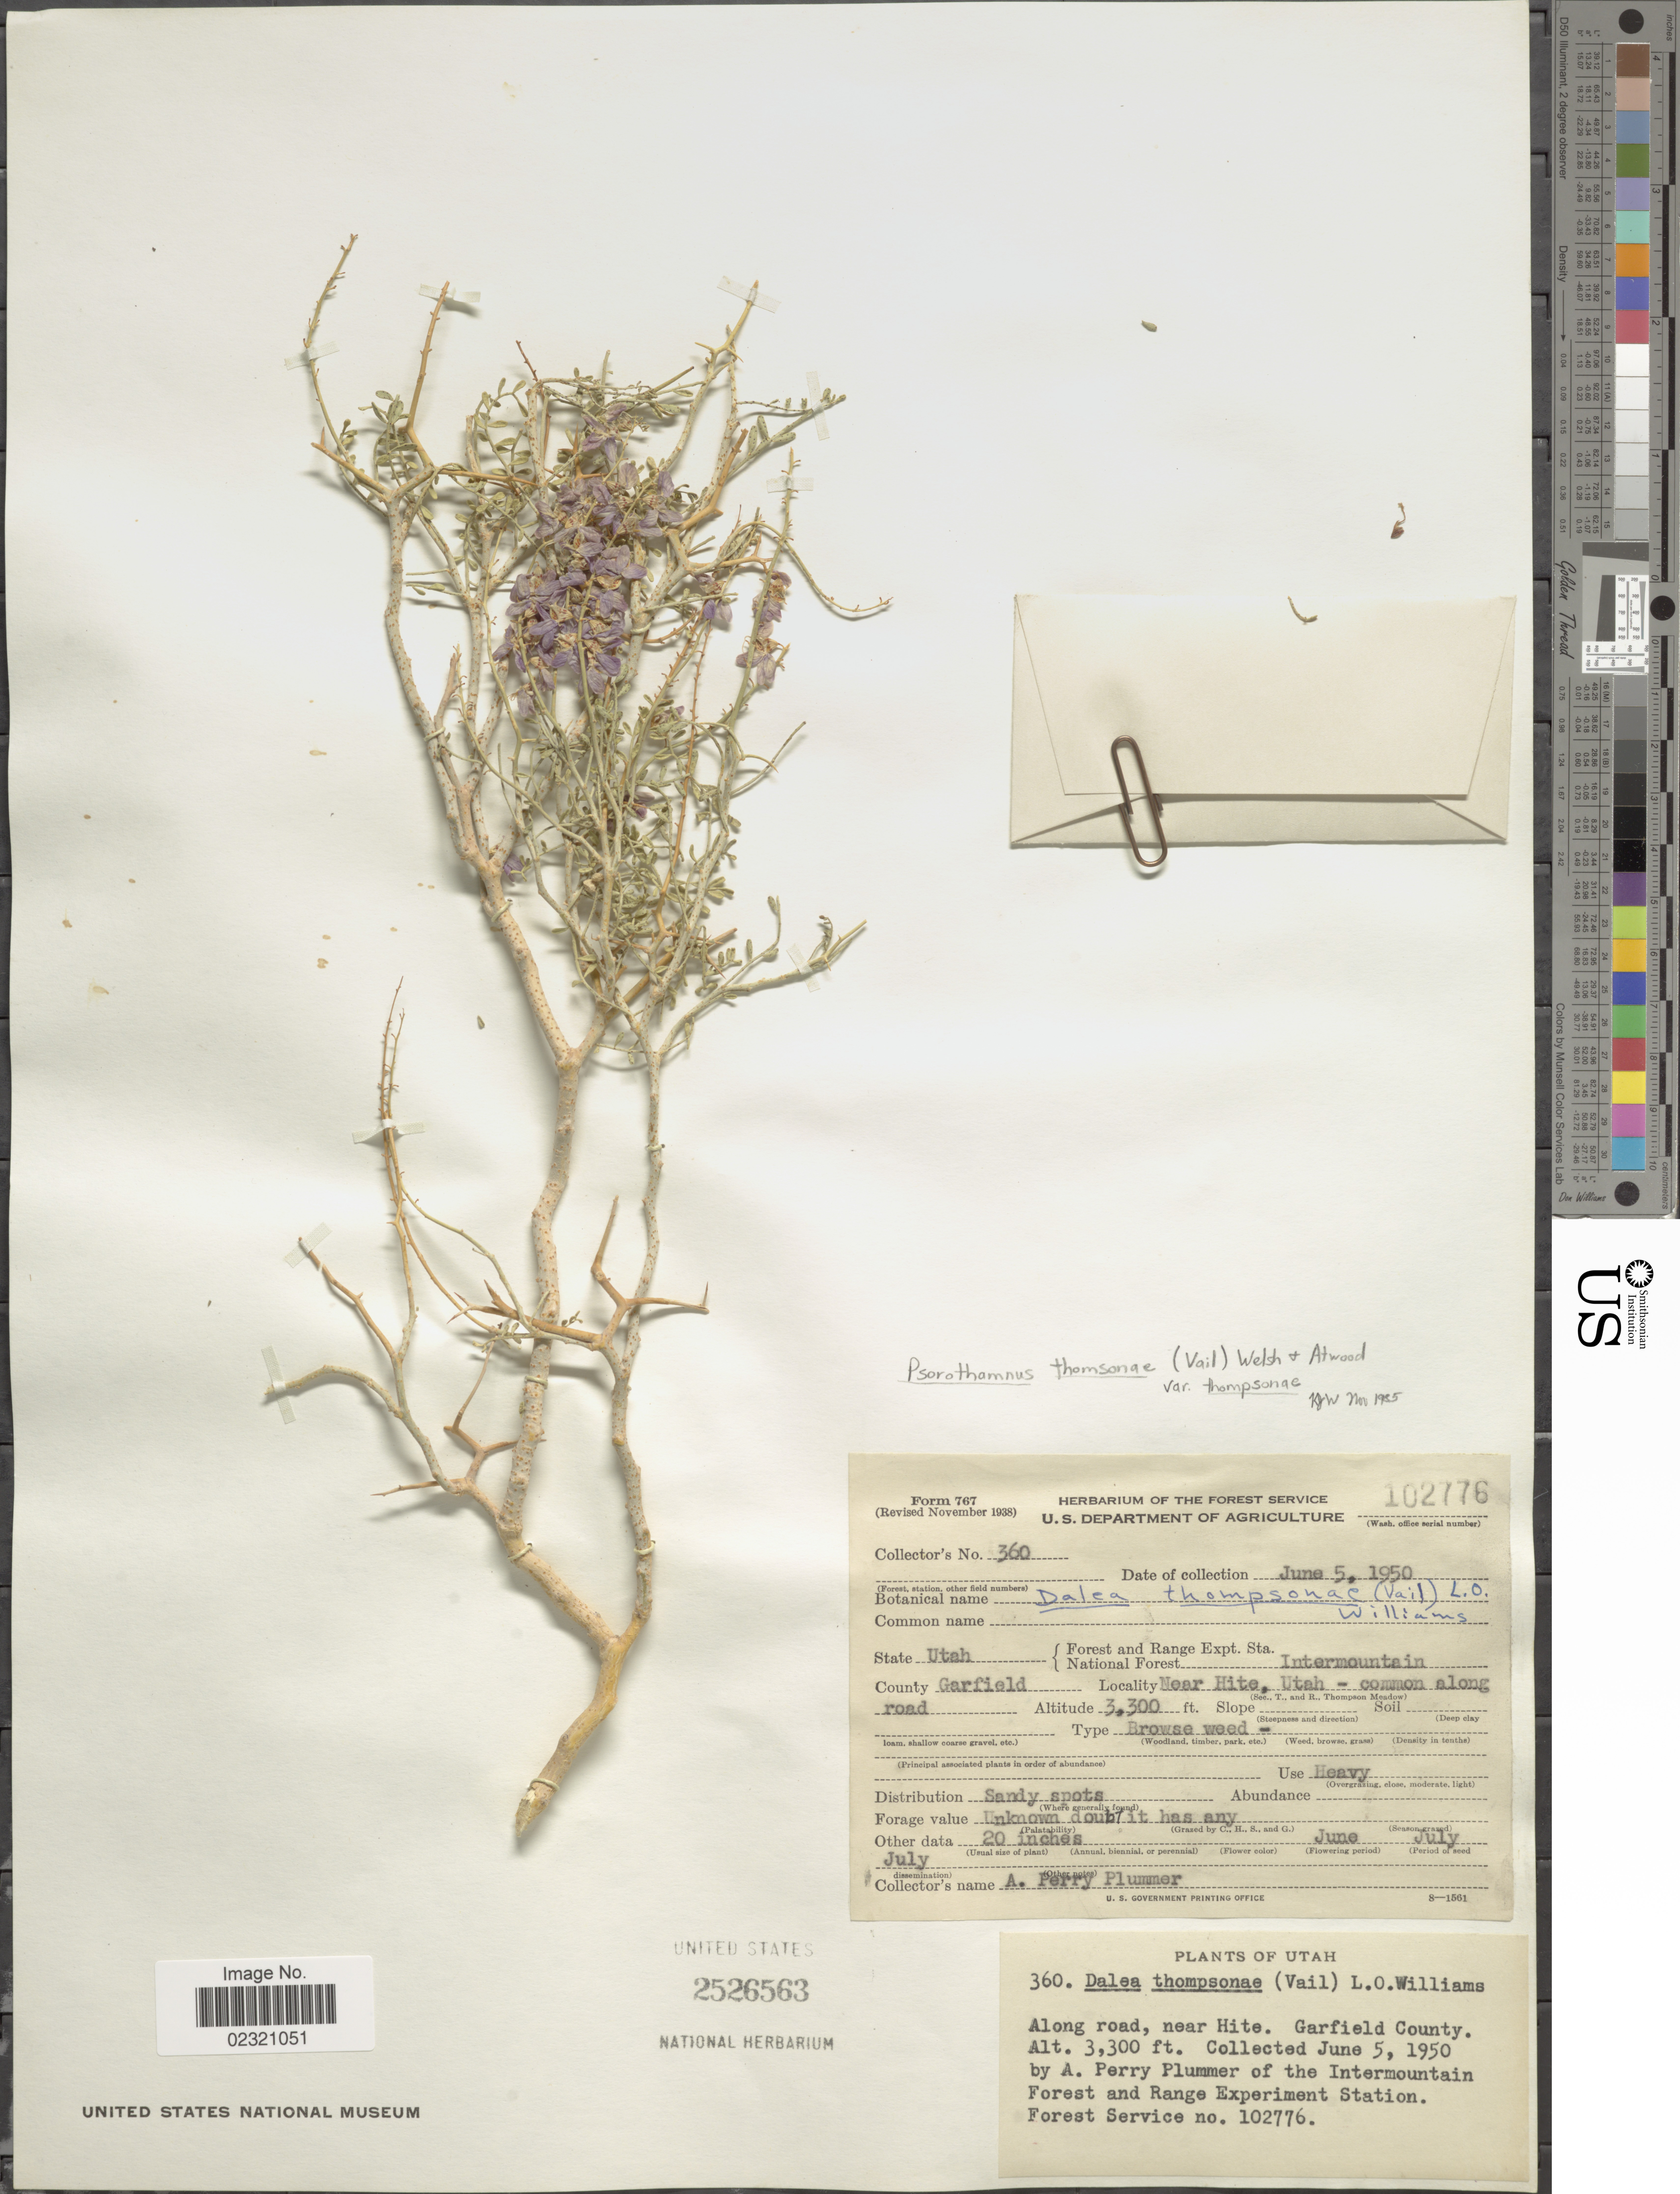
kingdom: Plantae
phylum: Tracheophyta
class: Magnoliopsida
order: Fabales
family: Fabaceae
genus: Psorothamnus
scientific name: Psorothamnus thompsoniae var. thompsoniae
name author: (Vail) S.L. Welsh & N.D. Atwood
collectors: A. Plummer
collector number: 102776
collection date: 1950-06-05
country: United States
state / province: Utah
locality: Along road near Hite. Garfield County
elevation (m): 1006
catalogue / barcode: US 2526563